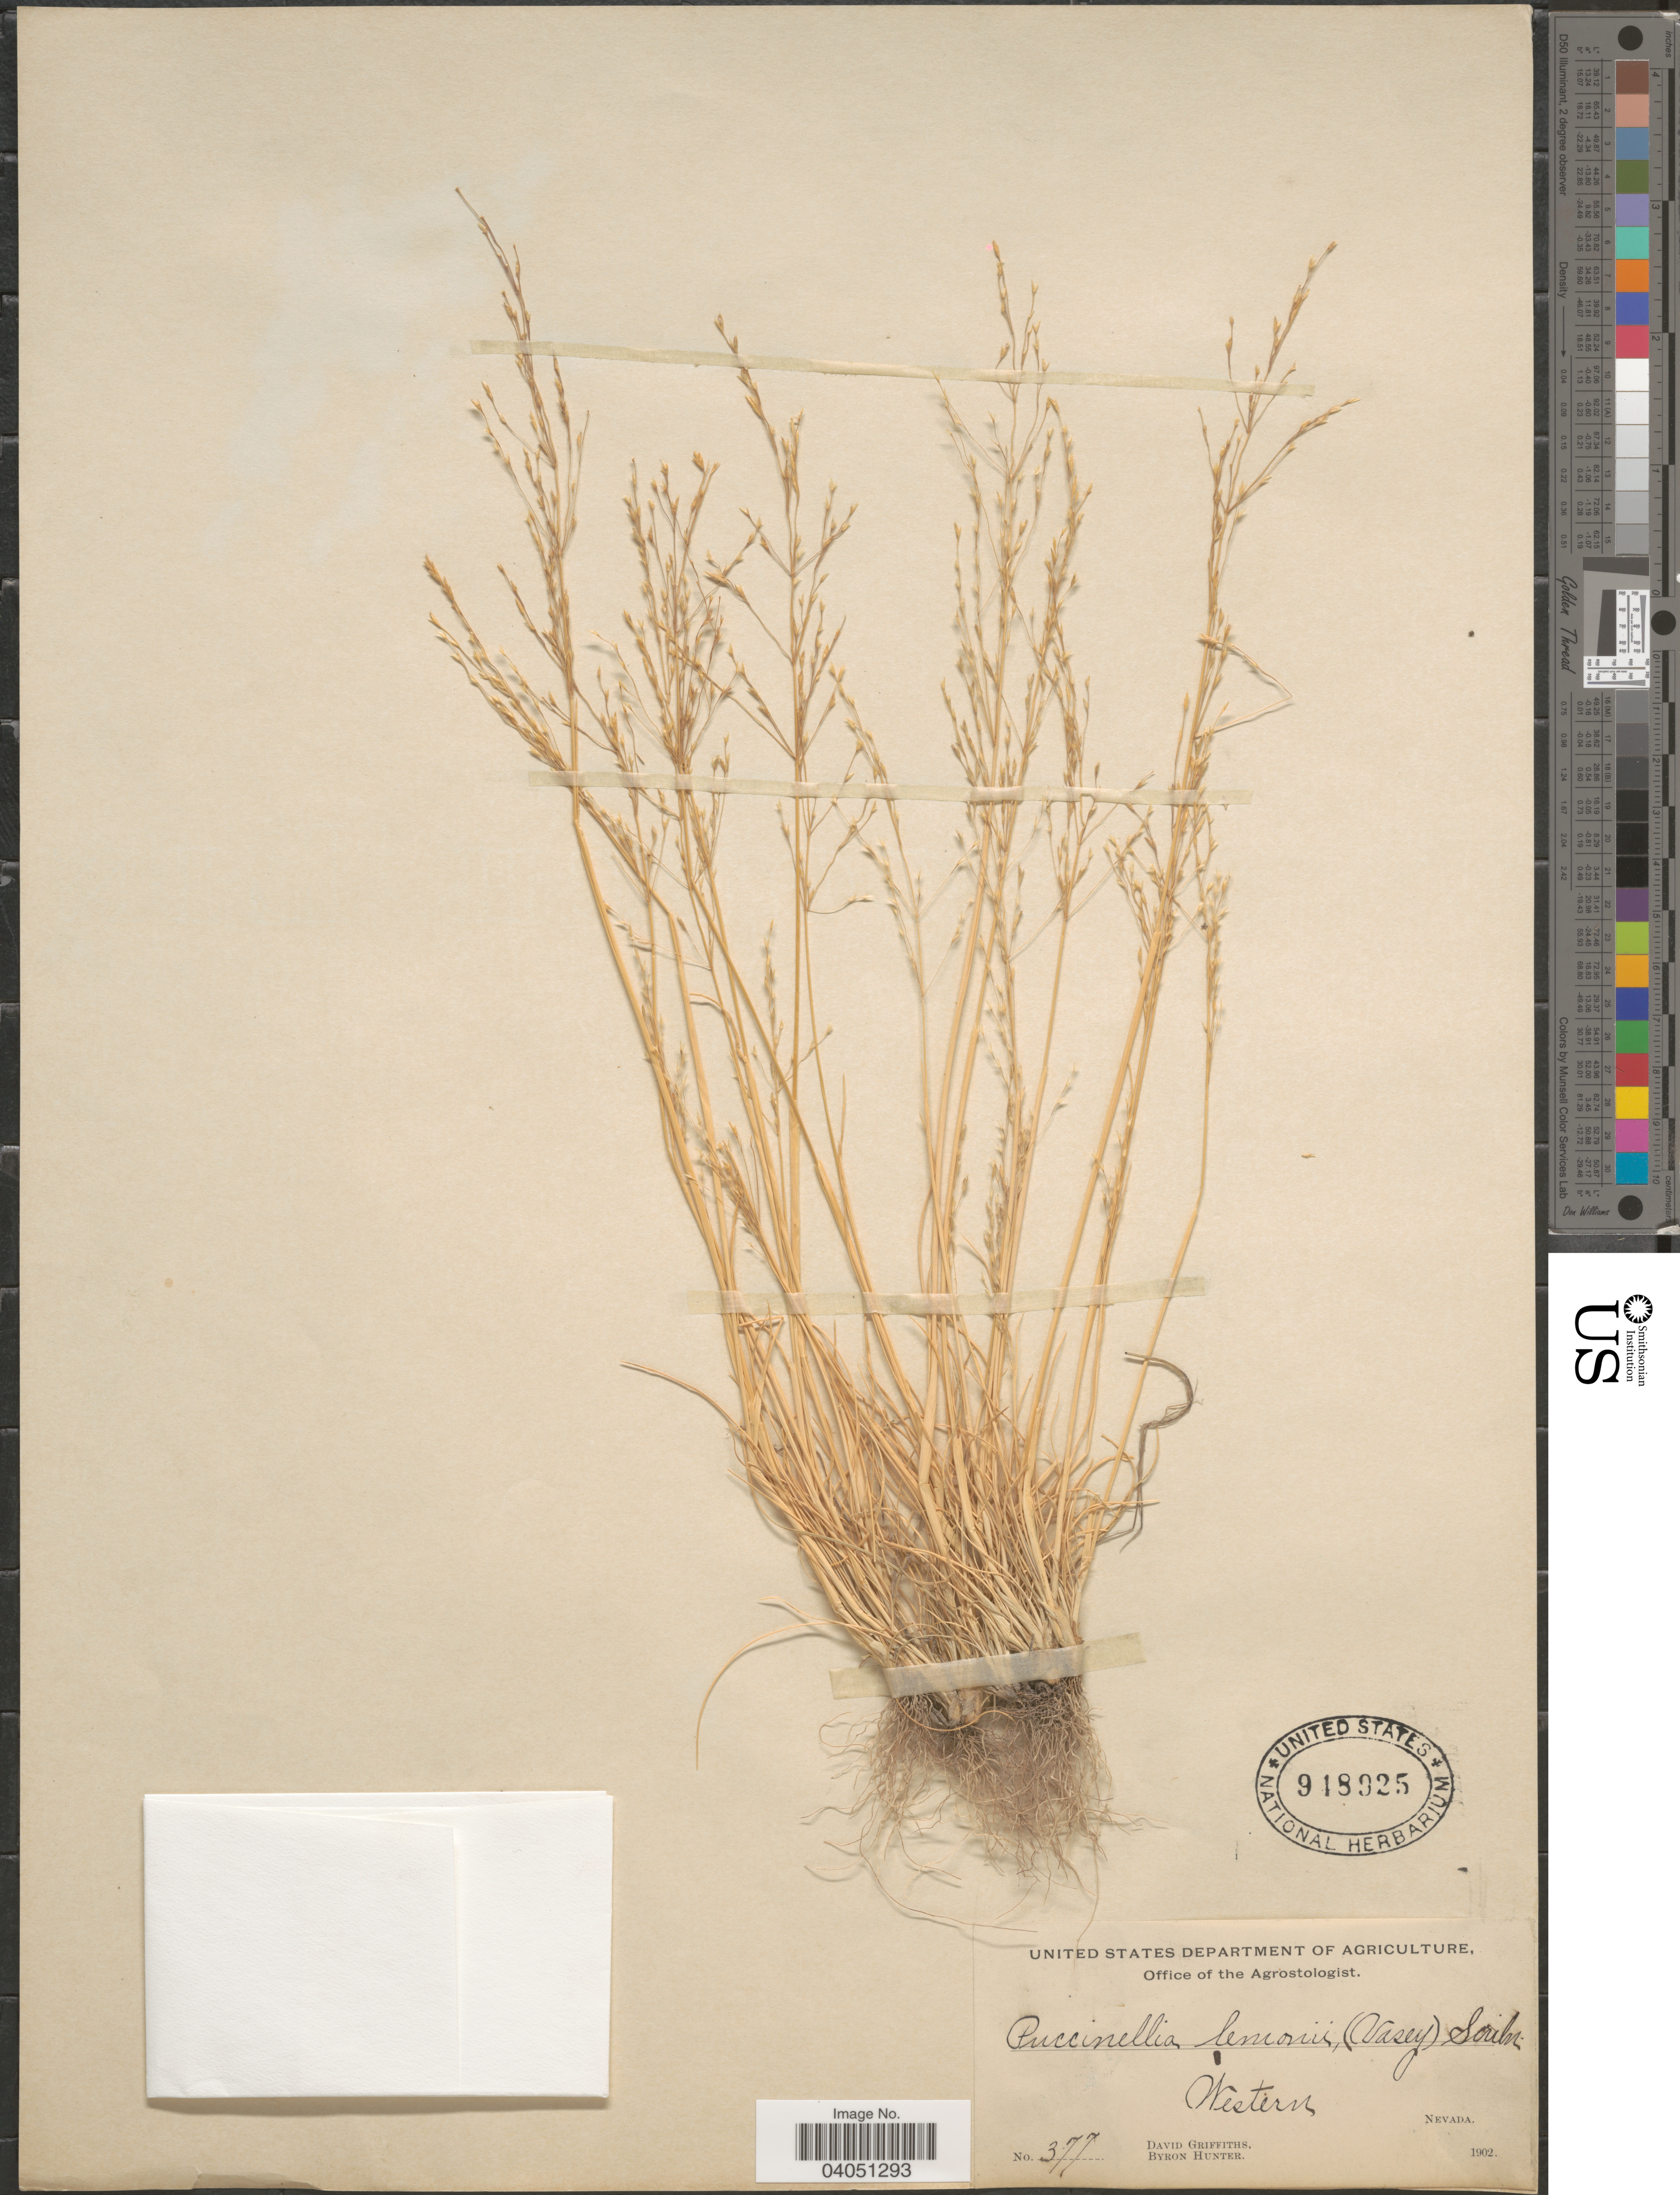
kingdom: Plantae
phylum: Tracheophyta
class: Liliopsida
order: Poales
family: Poaceae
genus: Puccinellia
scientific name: Puccinellia lemmonii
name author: (Vasey) Scribn.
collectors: D. Griffiths & B. Hunter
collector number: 377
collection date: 1902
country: United States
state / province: Nevada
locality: Western Nevada.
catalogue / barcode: US 948925